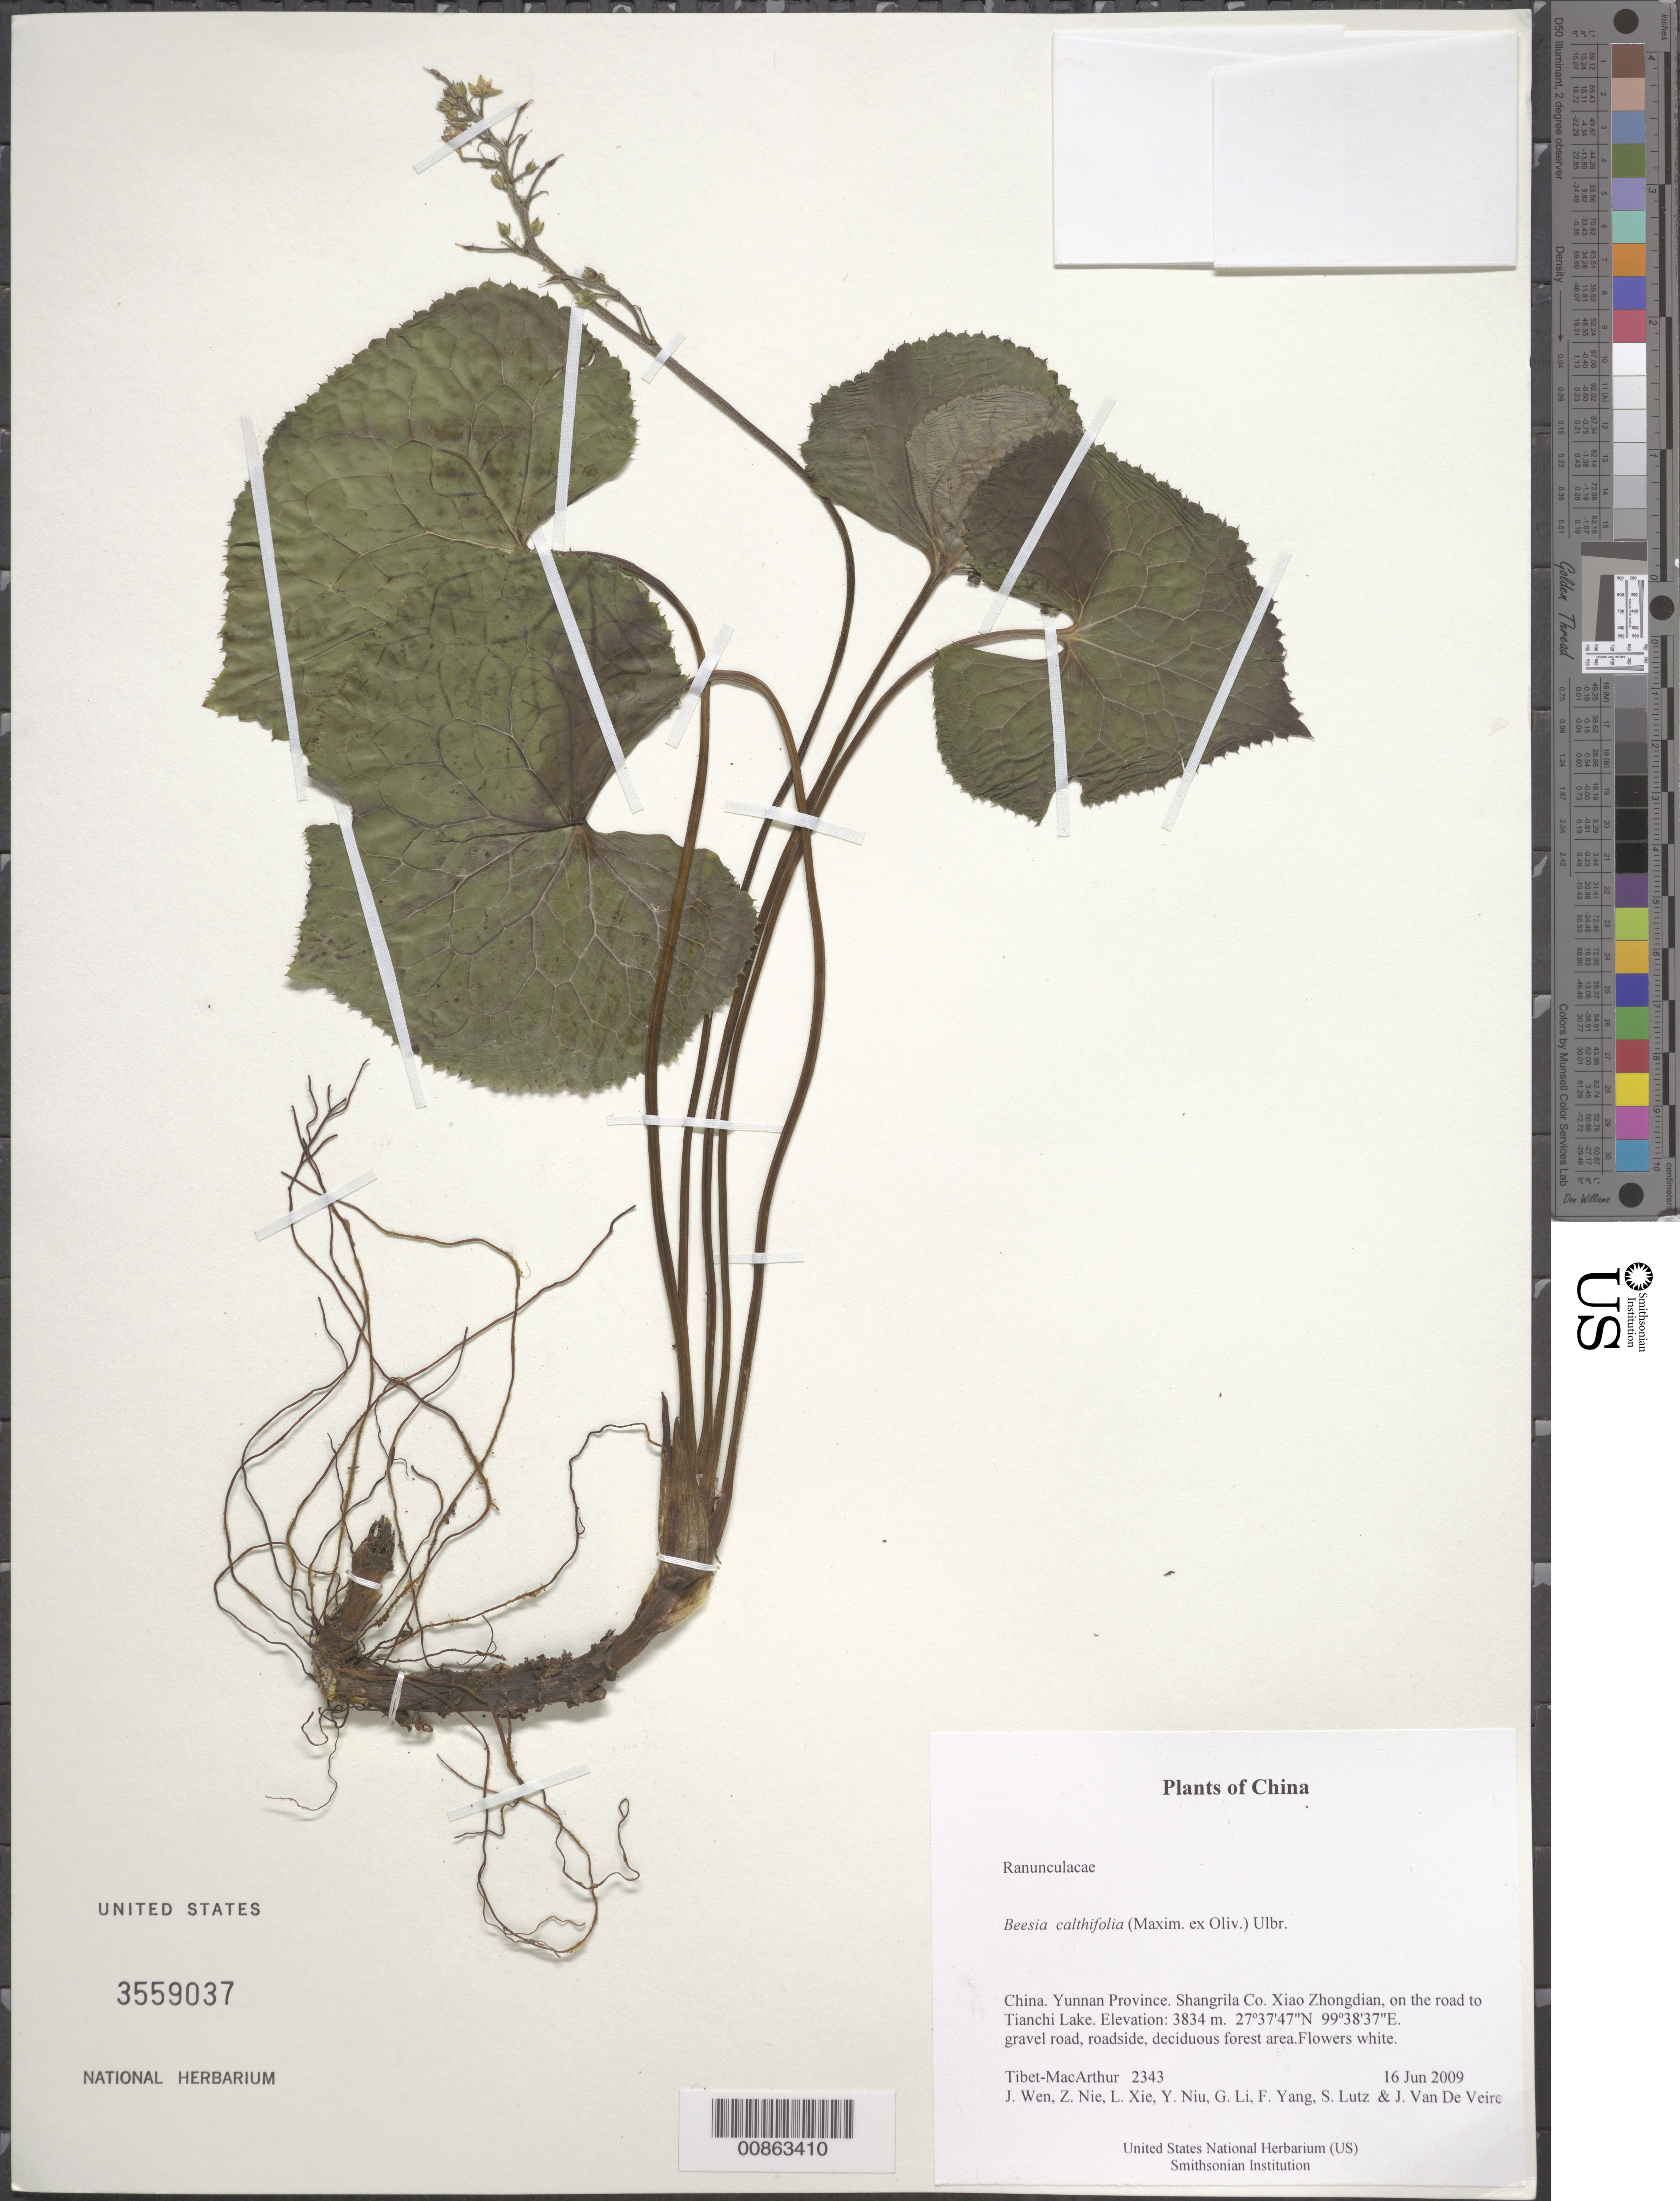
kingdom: Plantae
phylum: Tracheophyta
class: Magnoliopsida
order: Ranunculales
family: Ranunculaceae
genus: Beesia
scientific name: Beesia calthifolia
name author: (Maxim. ex Oliv.) Ulbr.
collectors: Tibet-MacArthur, J. Wen, Z. Nie, L. Xie, Y. Niu, G. Li, F. Yang, S. Lutz & J. Van De Veire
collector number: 2343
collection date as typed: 16 Jun 2009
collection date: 2009-06-16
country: China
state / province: Yunnan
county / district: Shangrila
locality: Xiao Zhongdian, on the road to Tianchi Lake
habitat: gravel road, roadside, deciduous forest area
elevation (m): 3834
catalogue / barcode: US 3559037